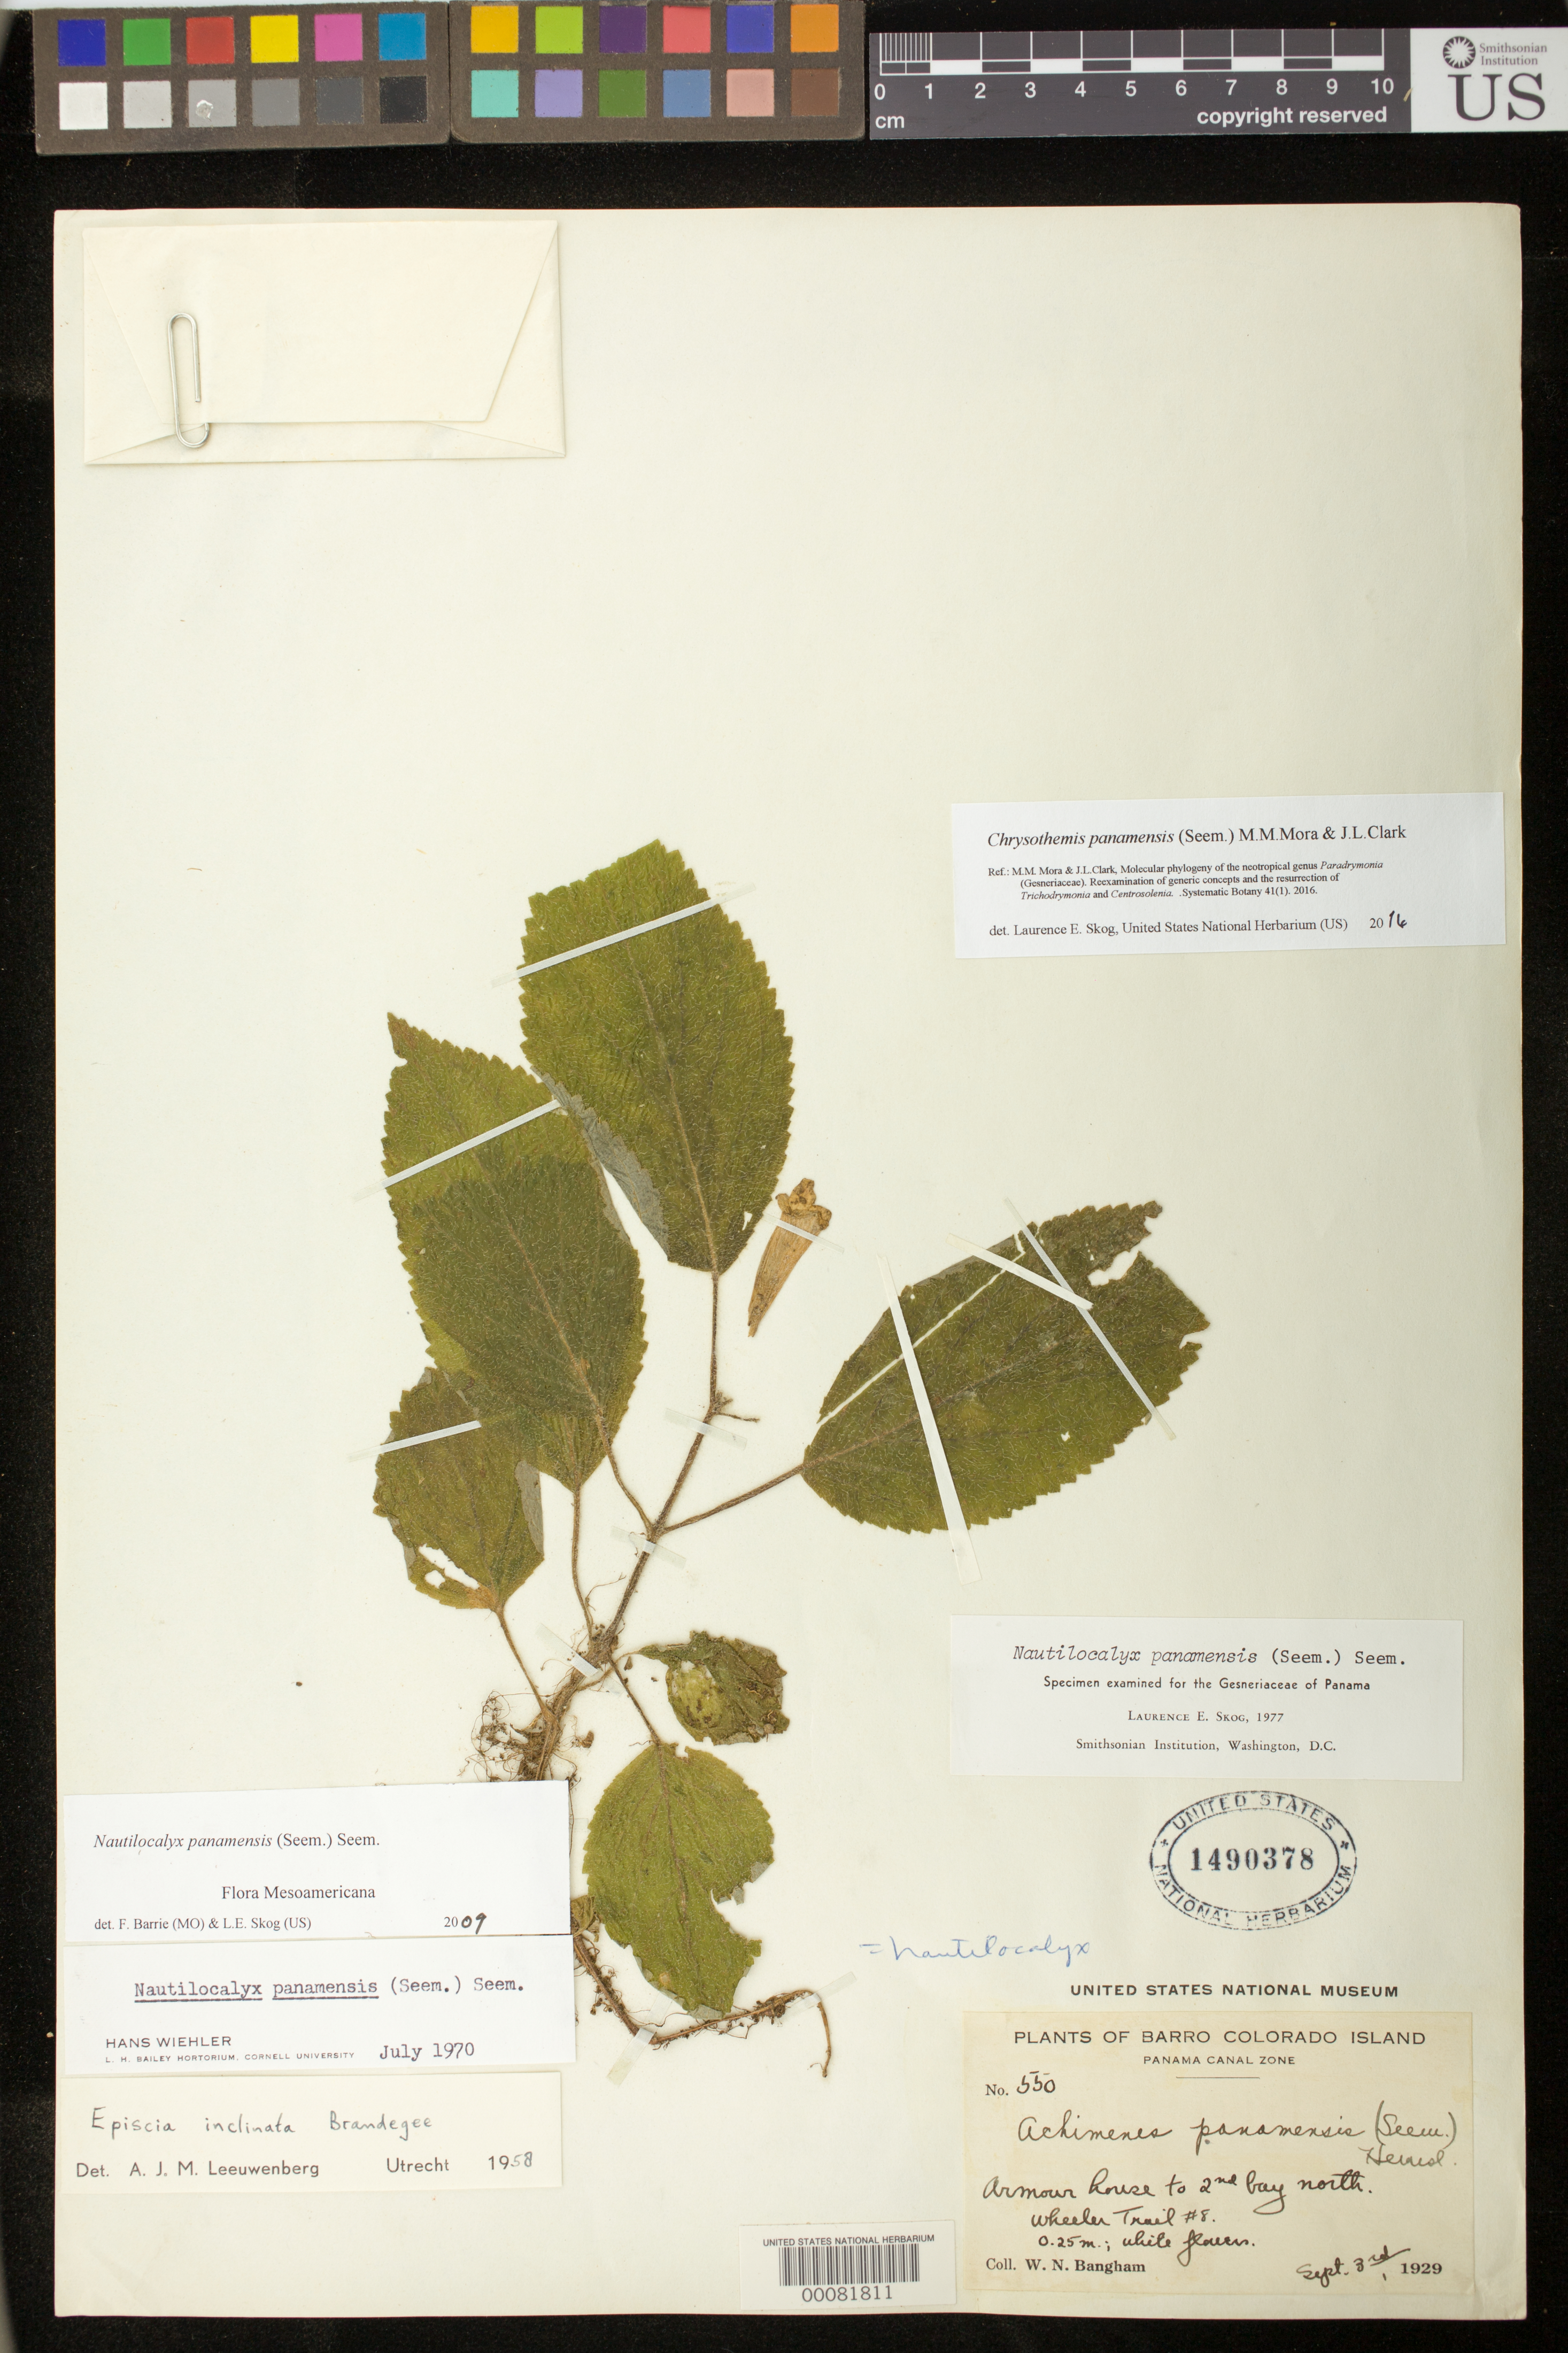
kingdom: Plantae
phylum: Tracheophyta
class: Magnoliopsida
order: Lamiales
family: Gesneriaceae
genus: Chrysothemis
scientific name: Chrysothemis panamensis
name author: (Seem.) M.M. Mora & J.L. Clark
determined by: Skog, Laurence E.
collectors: W. Bangham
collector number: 550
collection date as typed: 03 Sep 1929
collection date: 1929-09-03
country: Panama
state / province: Panamá Oeste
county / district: Canal Zone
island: Barro Colorado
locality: Barro Colorado Island, Armour house to 2nd bay north, Wheeler trail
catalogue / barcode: US 1490378